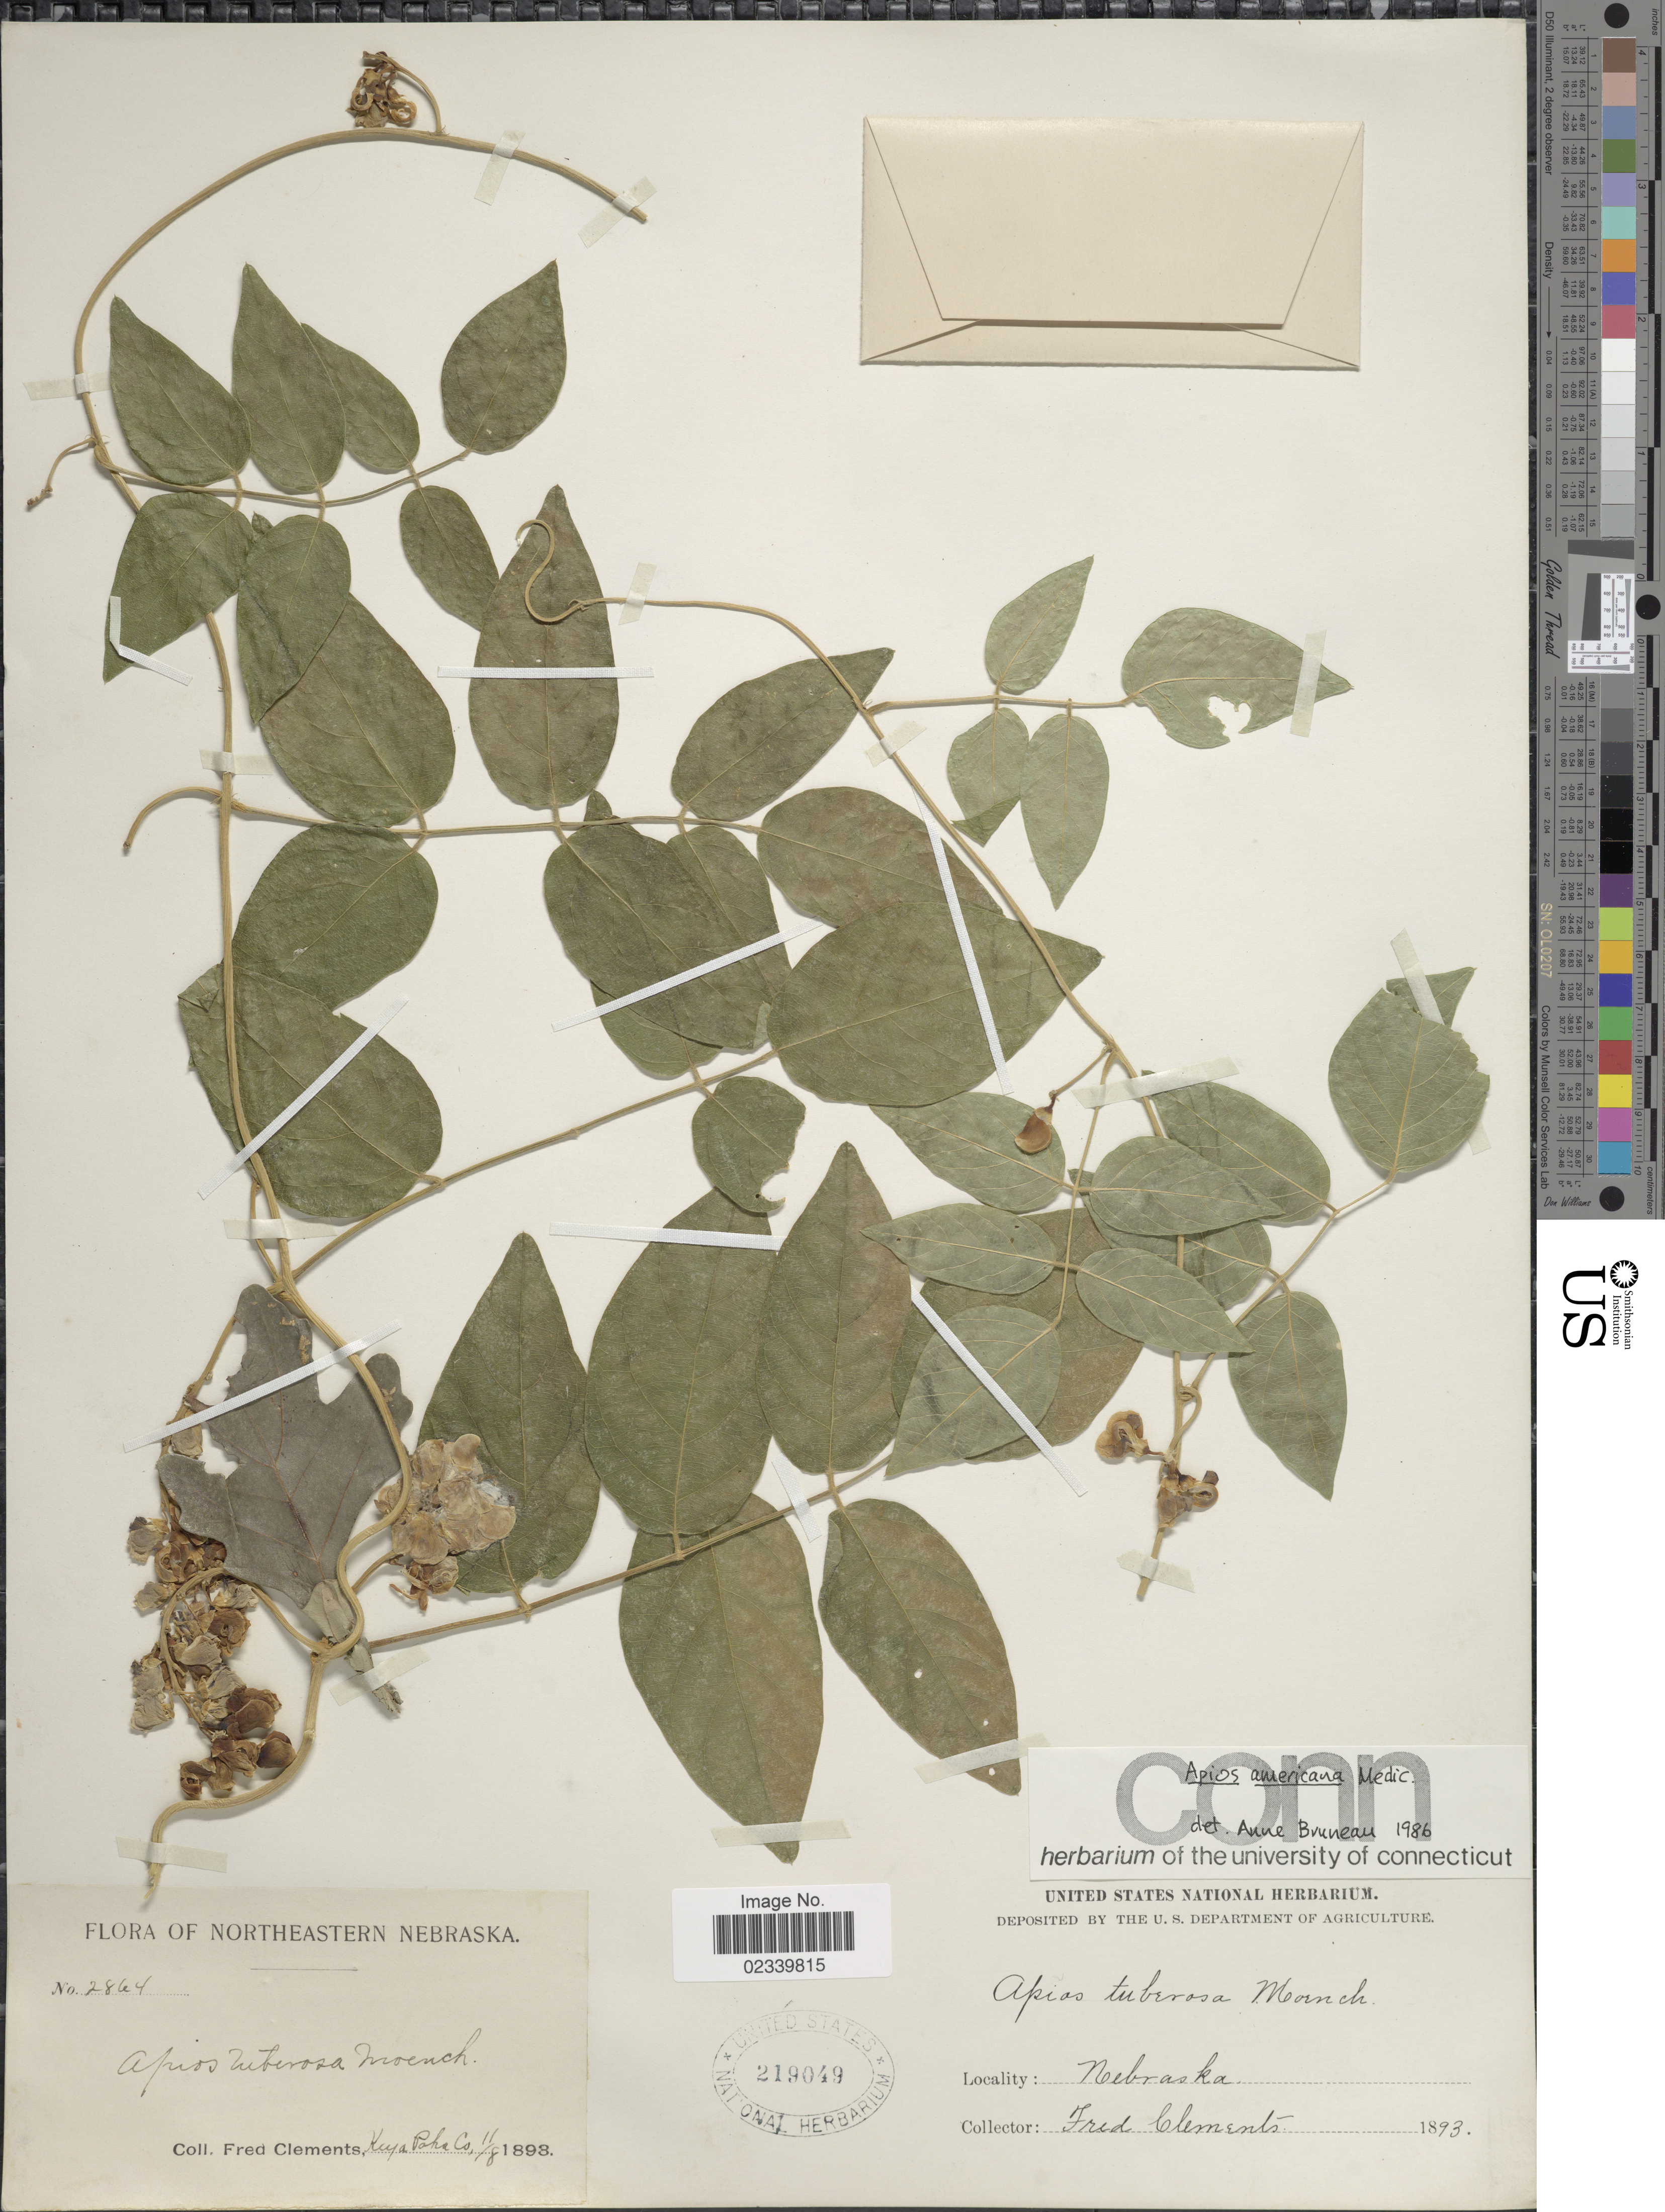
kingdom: Plantae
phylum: Tracheophyta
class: Magnoliopsida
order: Fabales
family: Fabaceae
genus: Apios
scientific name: Apios americana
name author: Medik.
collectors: F. Clements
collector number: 2864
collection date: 1893-08-11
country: United States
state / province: Nebraska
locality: Northeastern Nebraska.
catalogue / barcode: US 219049